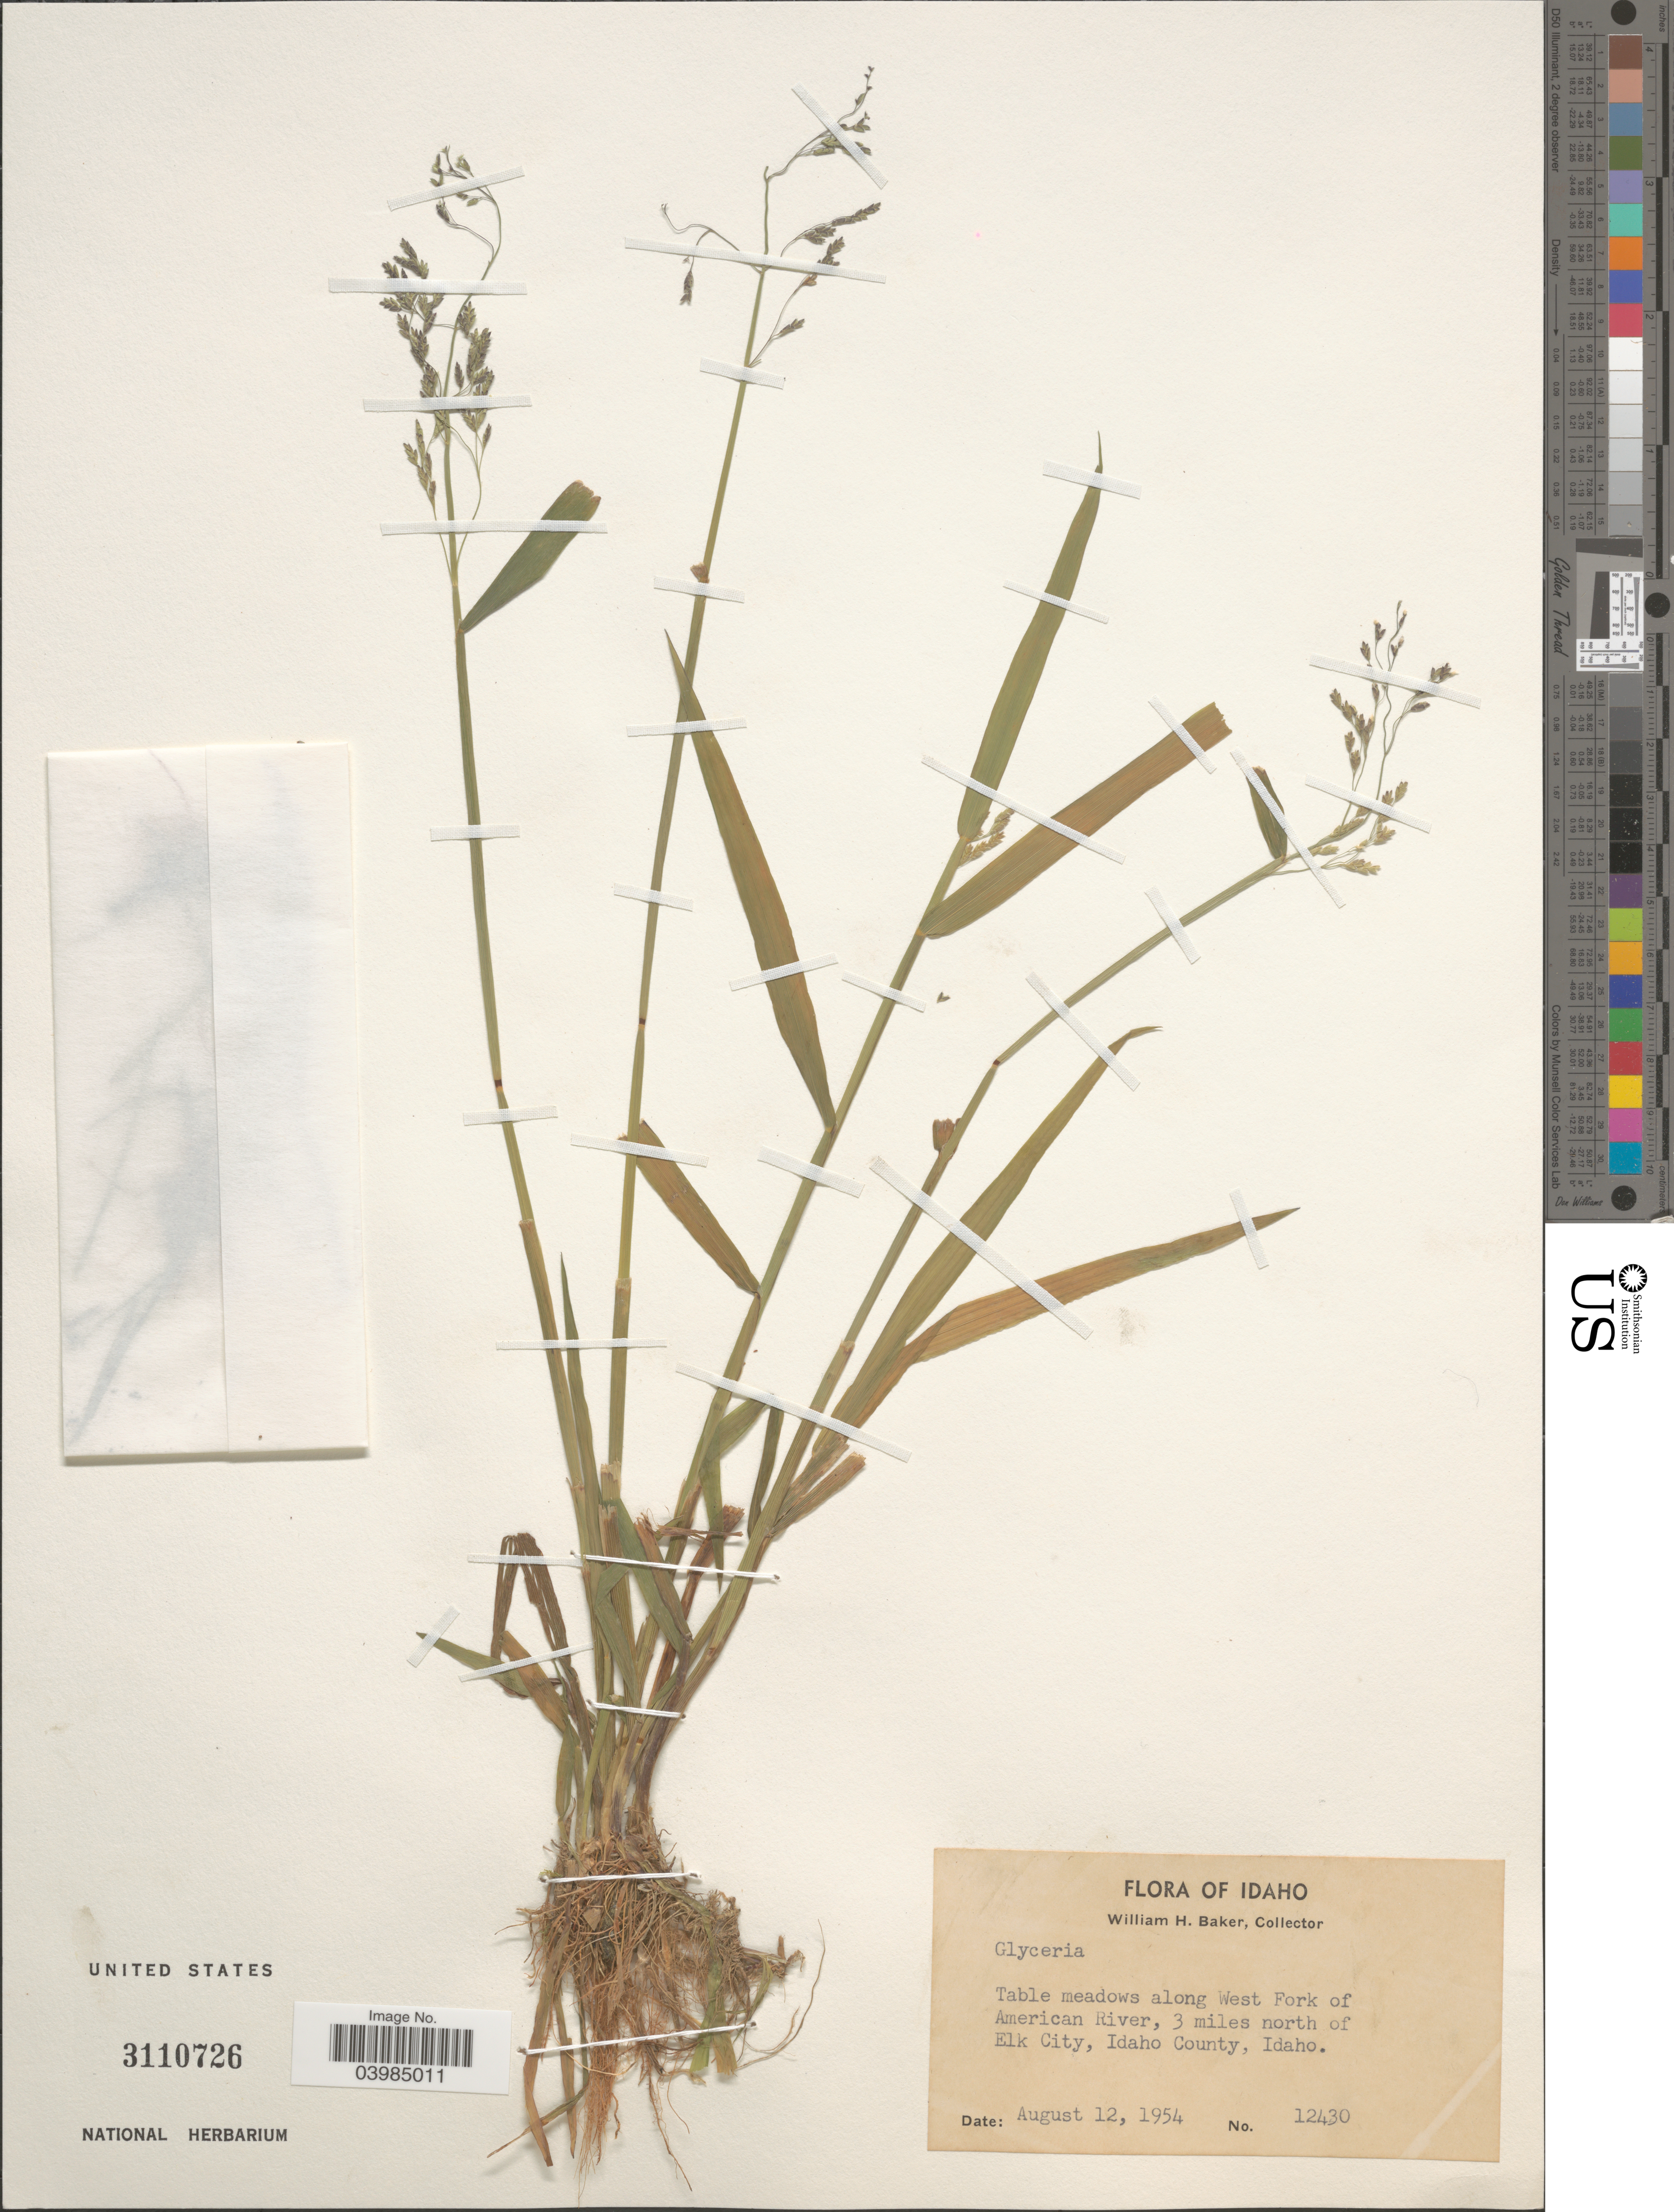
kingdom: Plantae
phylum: Tracheophyta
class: Liliopsida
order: Poales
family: Poaceae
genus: Glyceria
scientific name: Glyceria sp.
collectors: W. H. Baker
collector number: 12430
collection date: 1954-08-12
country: United States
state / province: Idaho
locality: Table meadows along West Fork of American River, 3 miles north of Elk City, Idaho County.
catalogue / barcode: US 3110726